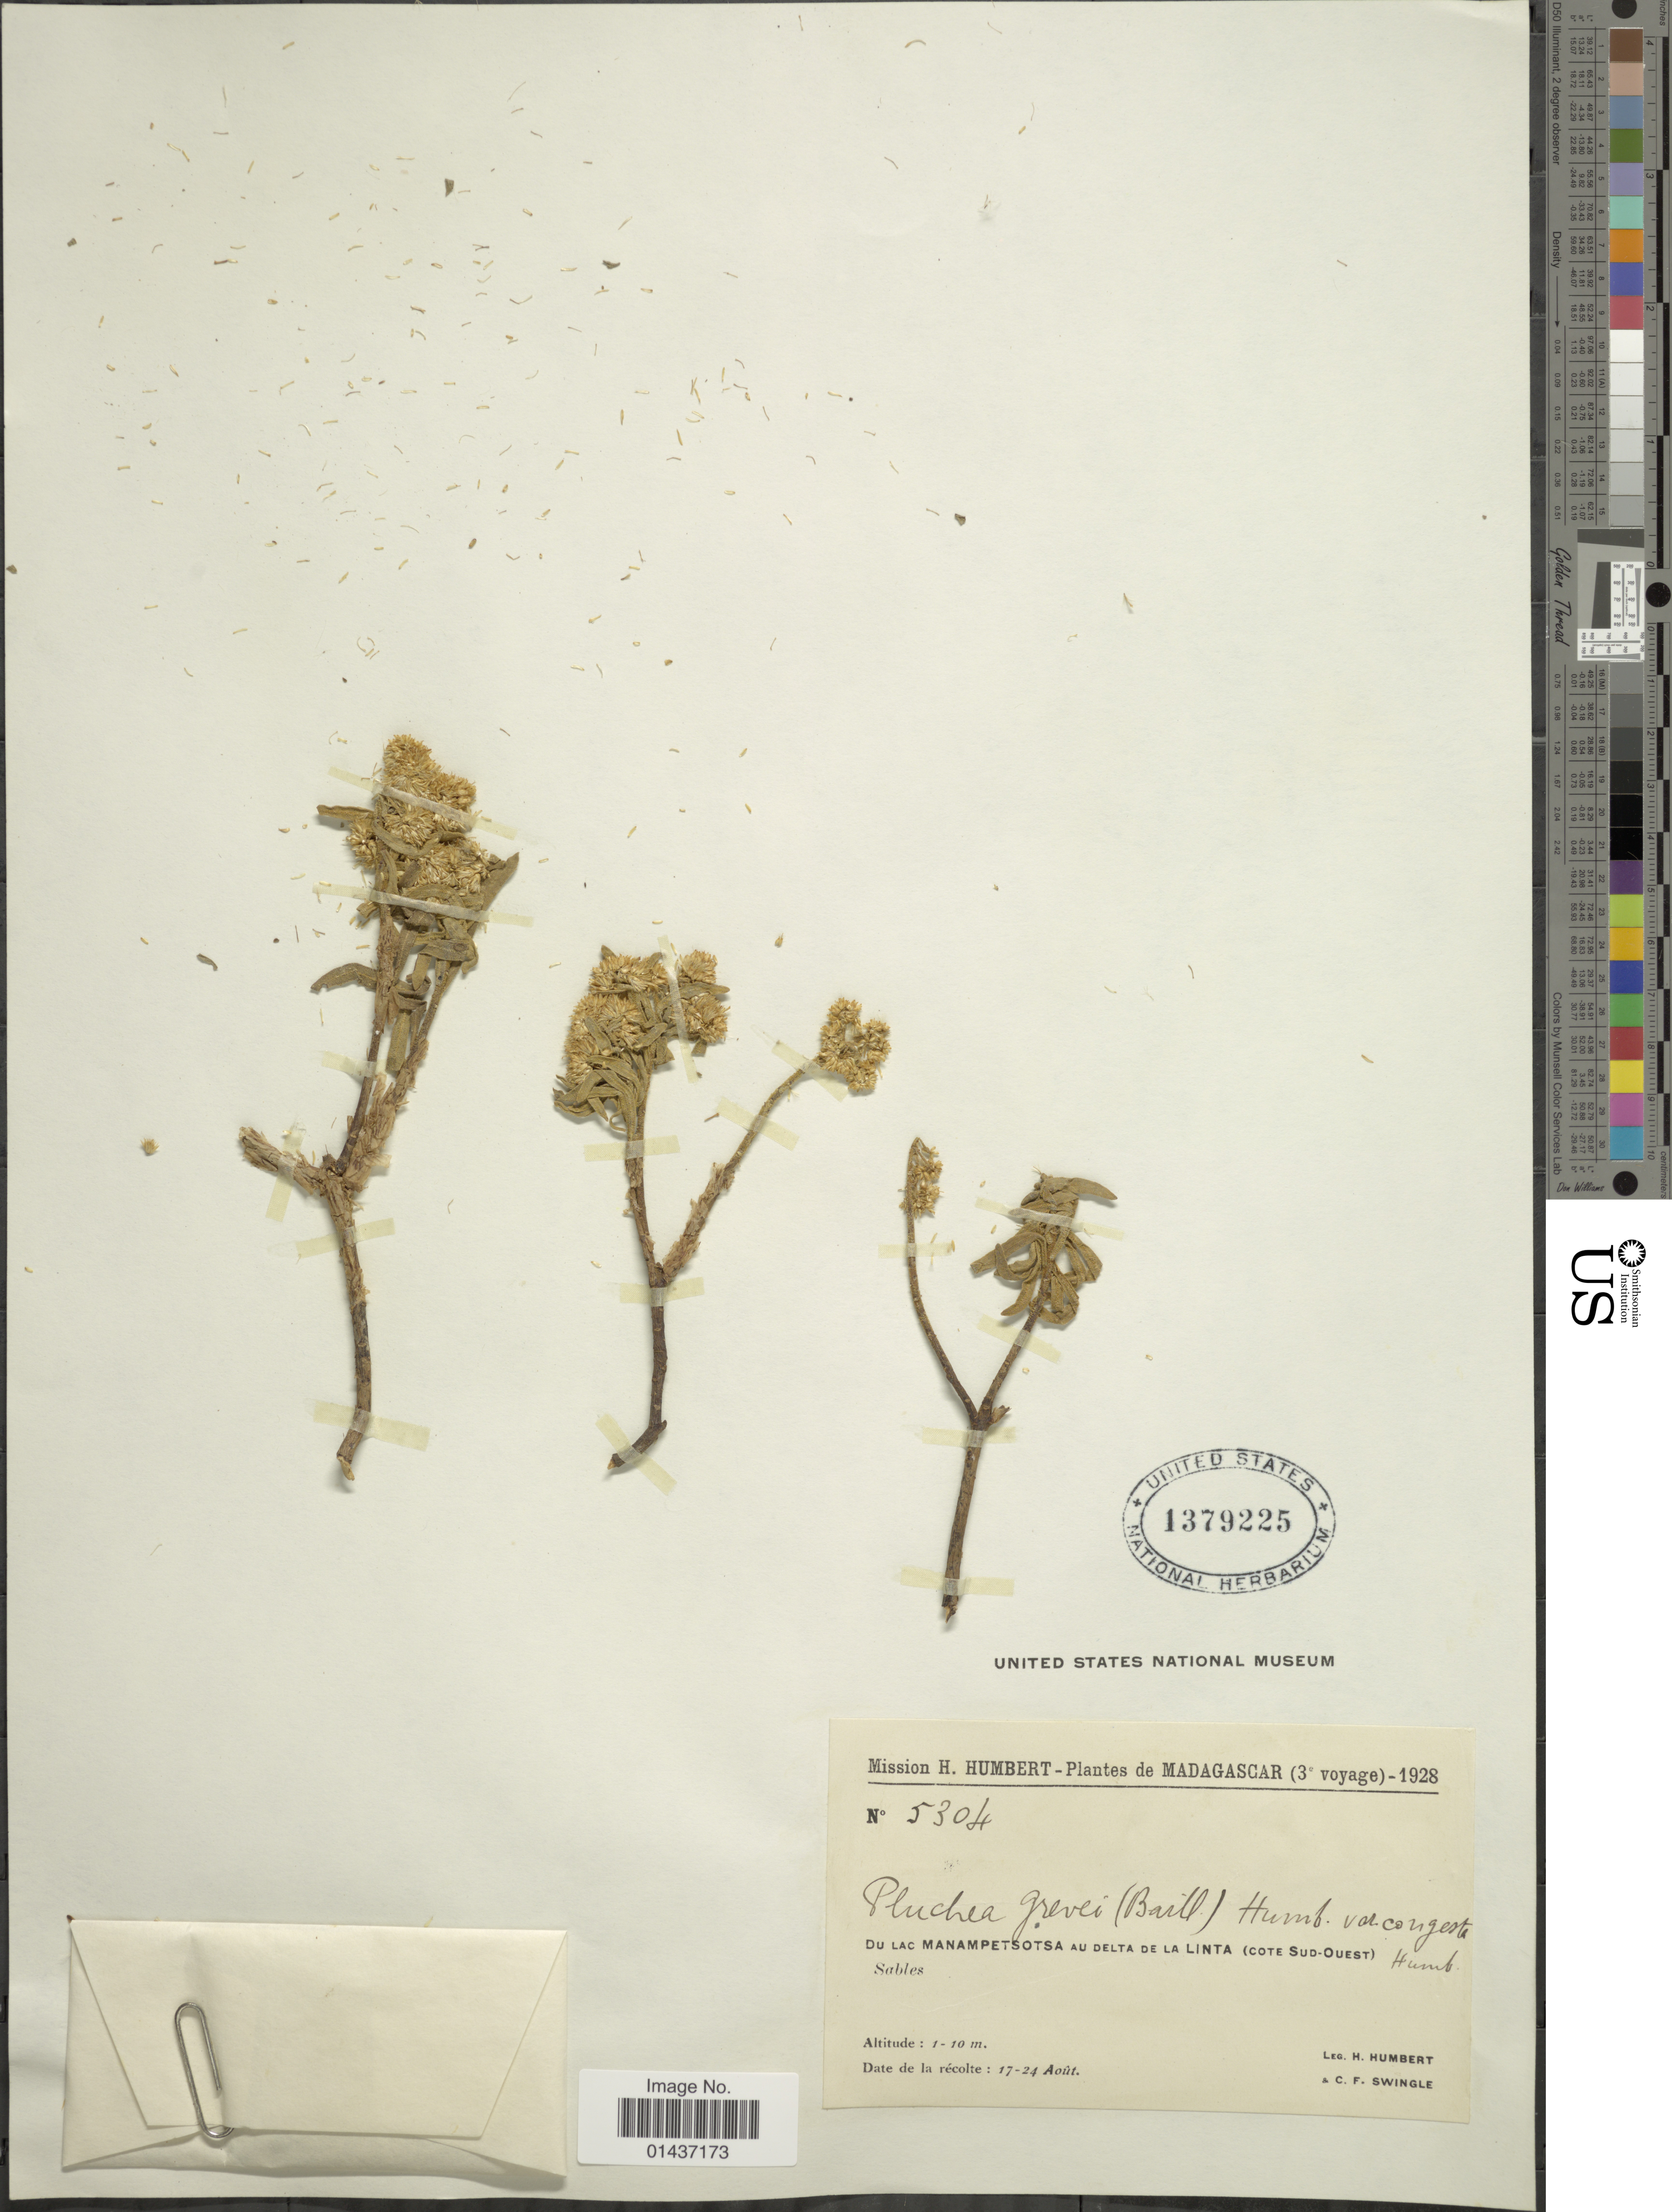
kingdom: Plantae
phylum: Tracheophyta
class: Magnoliopsida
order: Asterales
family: Asteraceae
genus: Pluchea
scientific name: Pluchea grevei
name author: (Baill.) Humbert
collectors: H. Humbert & C. Swingle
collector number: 5304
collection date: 1928-08-17/1928-08-24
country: Madagascar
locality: Du Lac Manampetsotsa au Delta de la lLinta (Cote Sud-Ouest) Sables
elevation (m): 1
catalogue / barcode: US 1379225